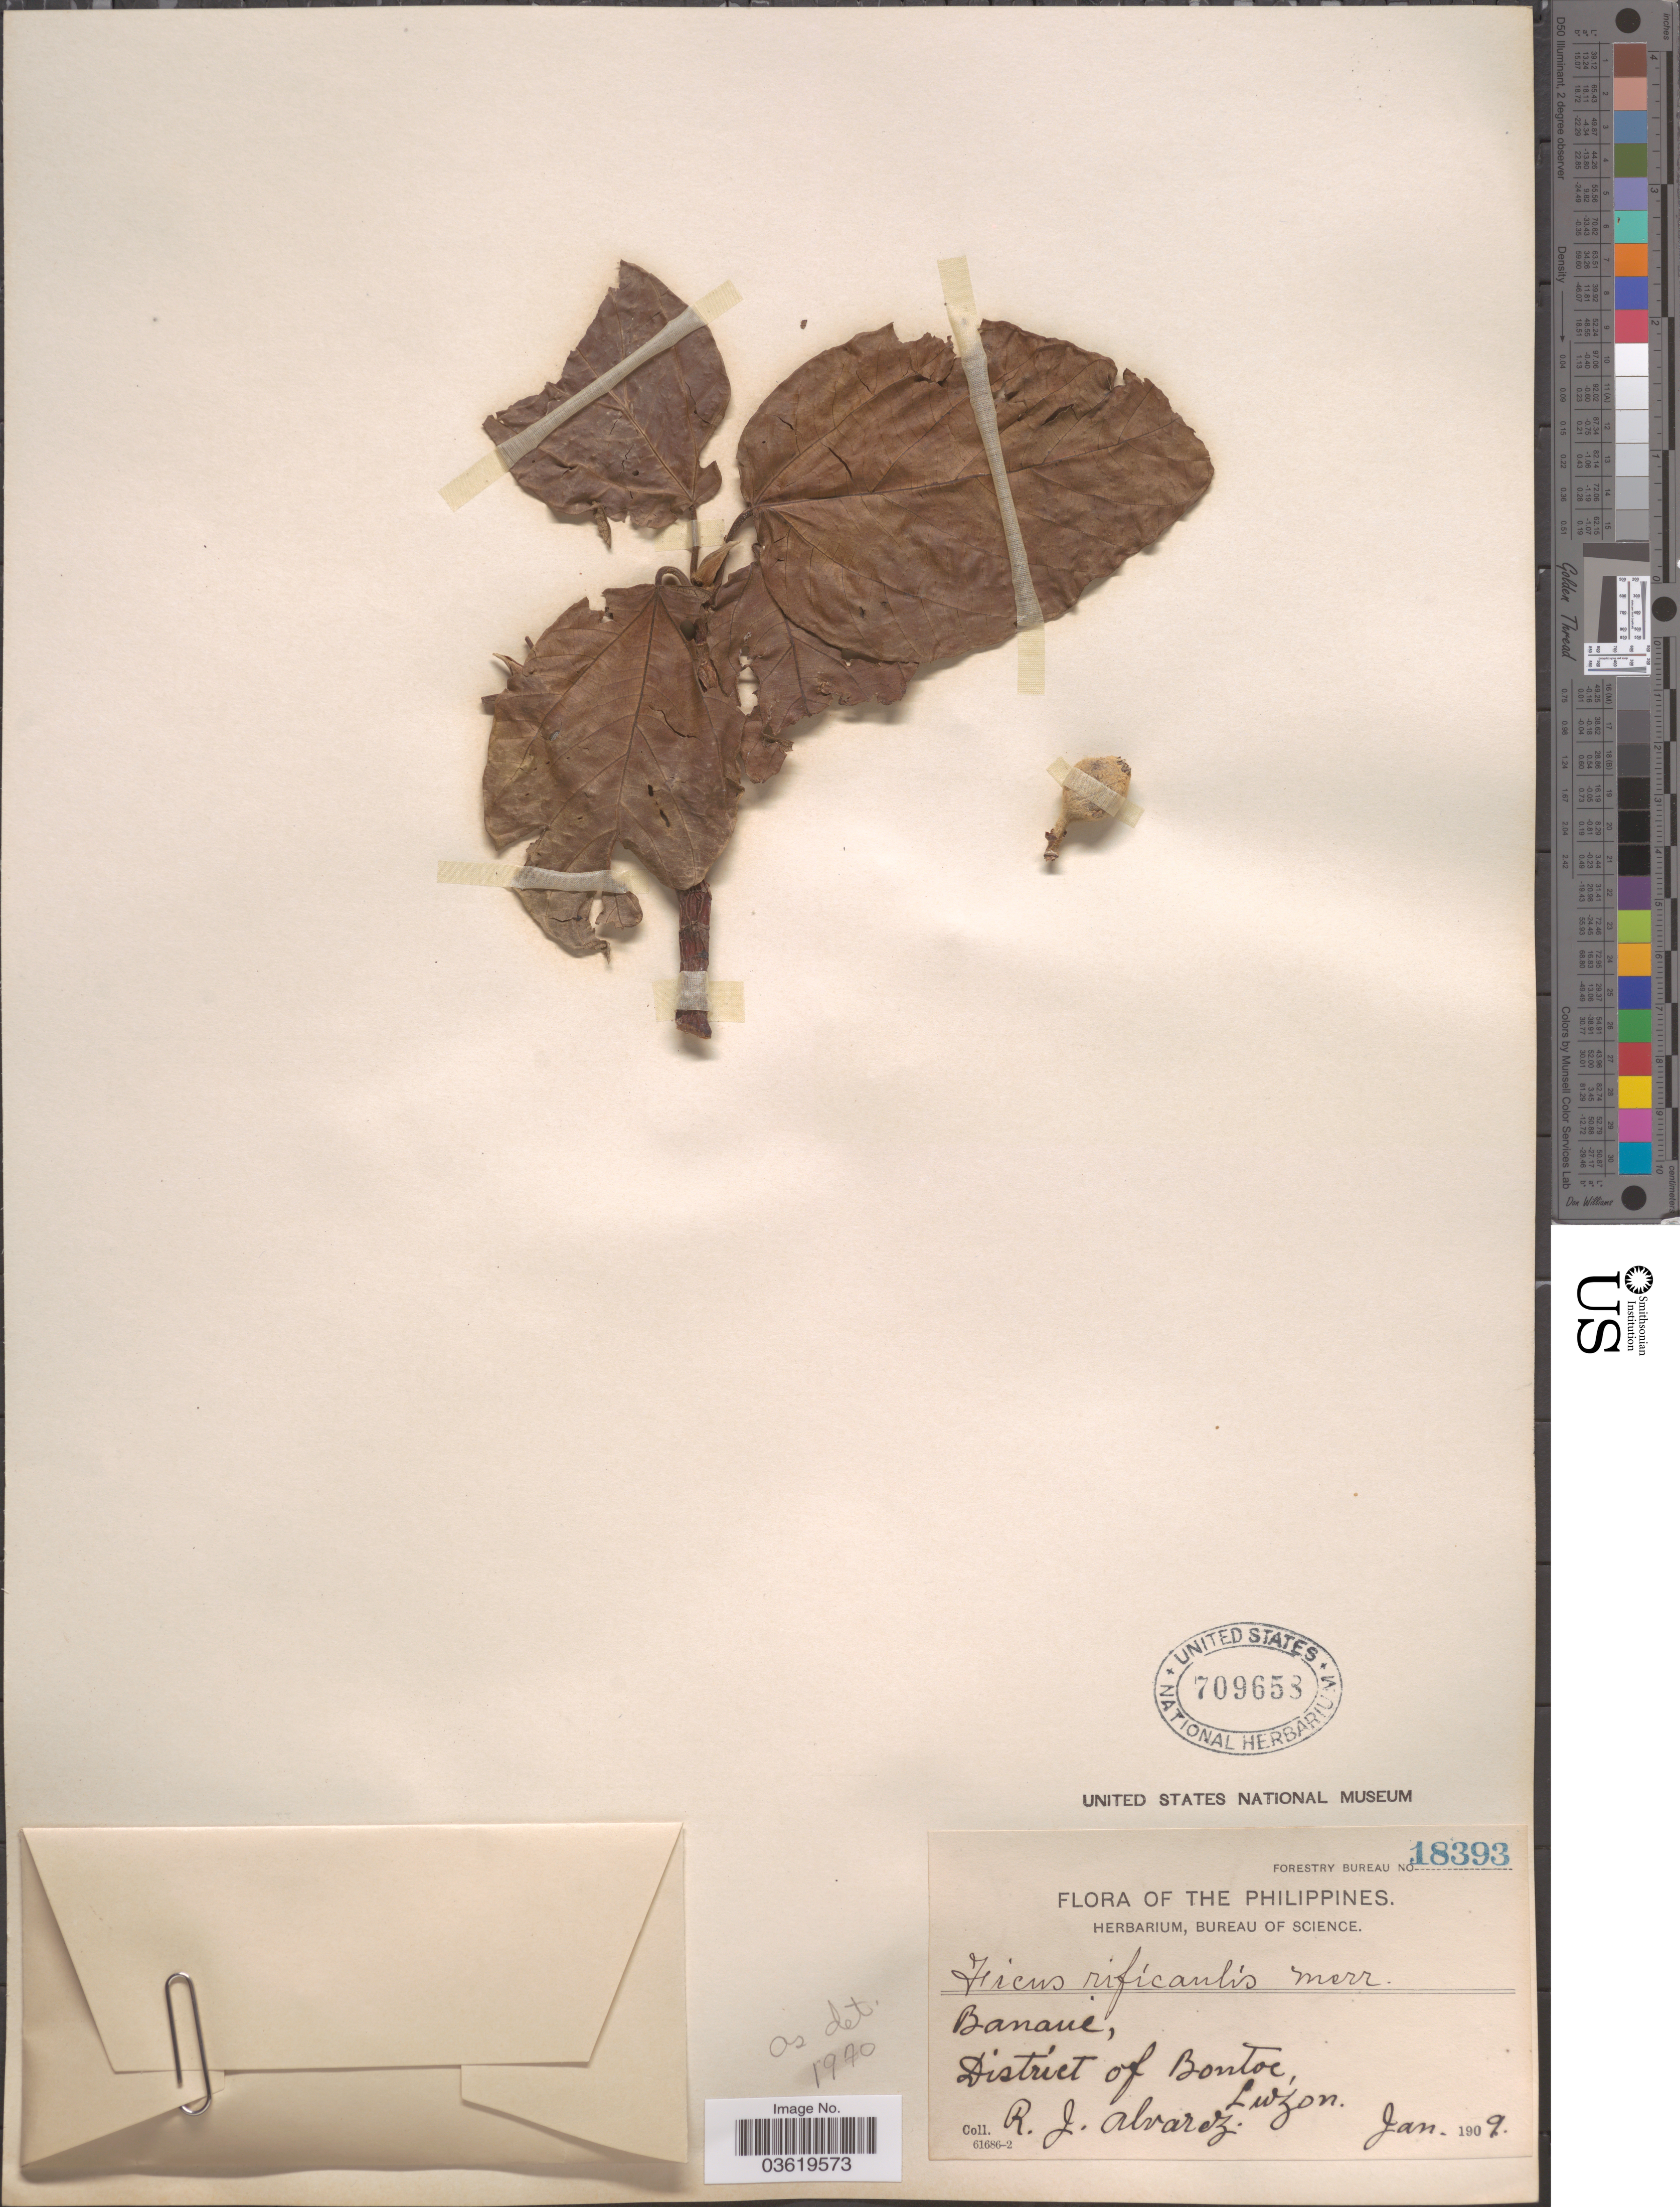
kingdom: Plantae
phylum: Tracheophyta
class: Magnoliopsida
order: Rosales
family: Moraceae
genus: Ficus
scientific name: Ficus ruficaulis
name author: Merr.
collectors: R. Alvarez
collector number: Forestry Bureau 18393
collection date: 1909-01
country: Philippines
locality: Banane, District of Bontoc, Luzon.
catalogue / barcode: US 709658